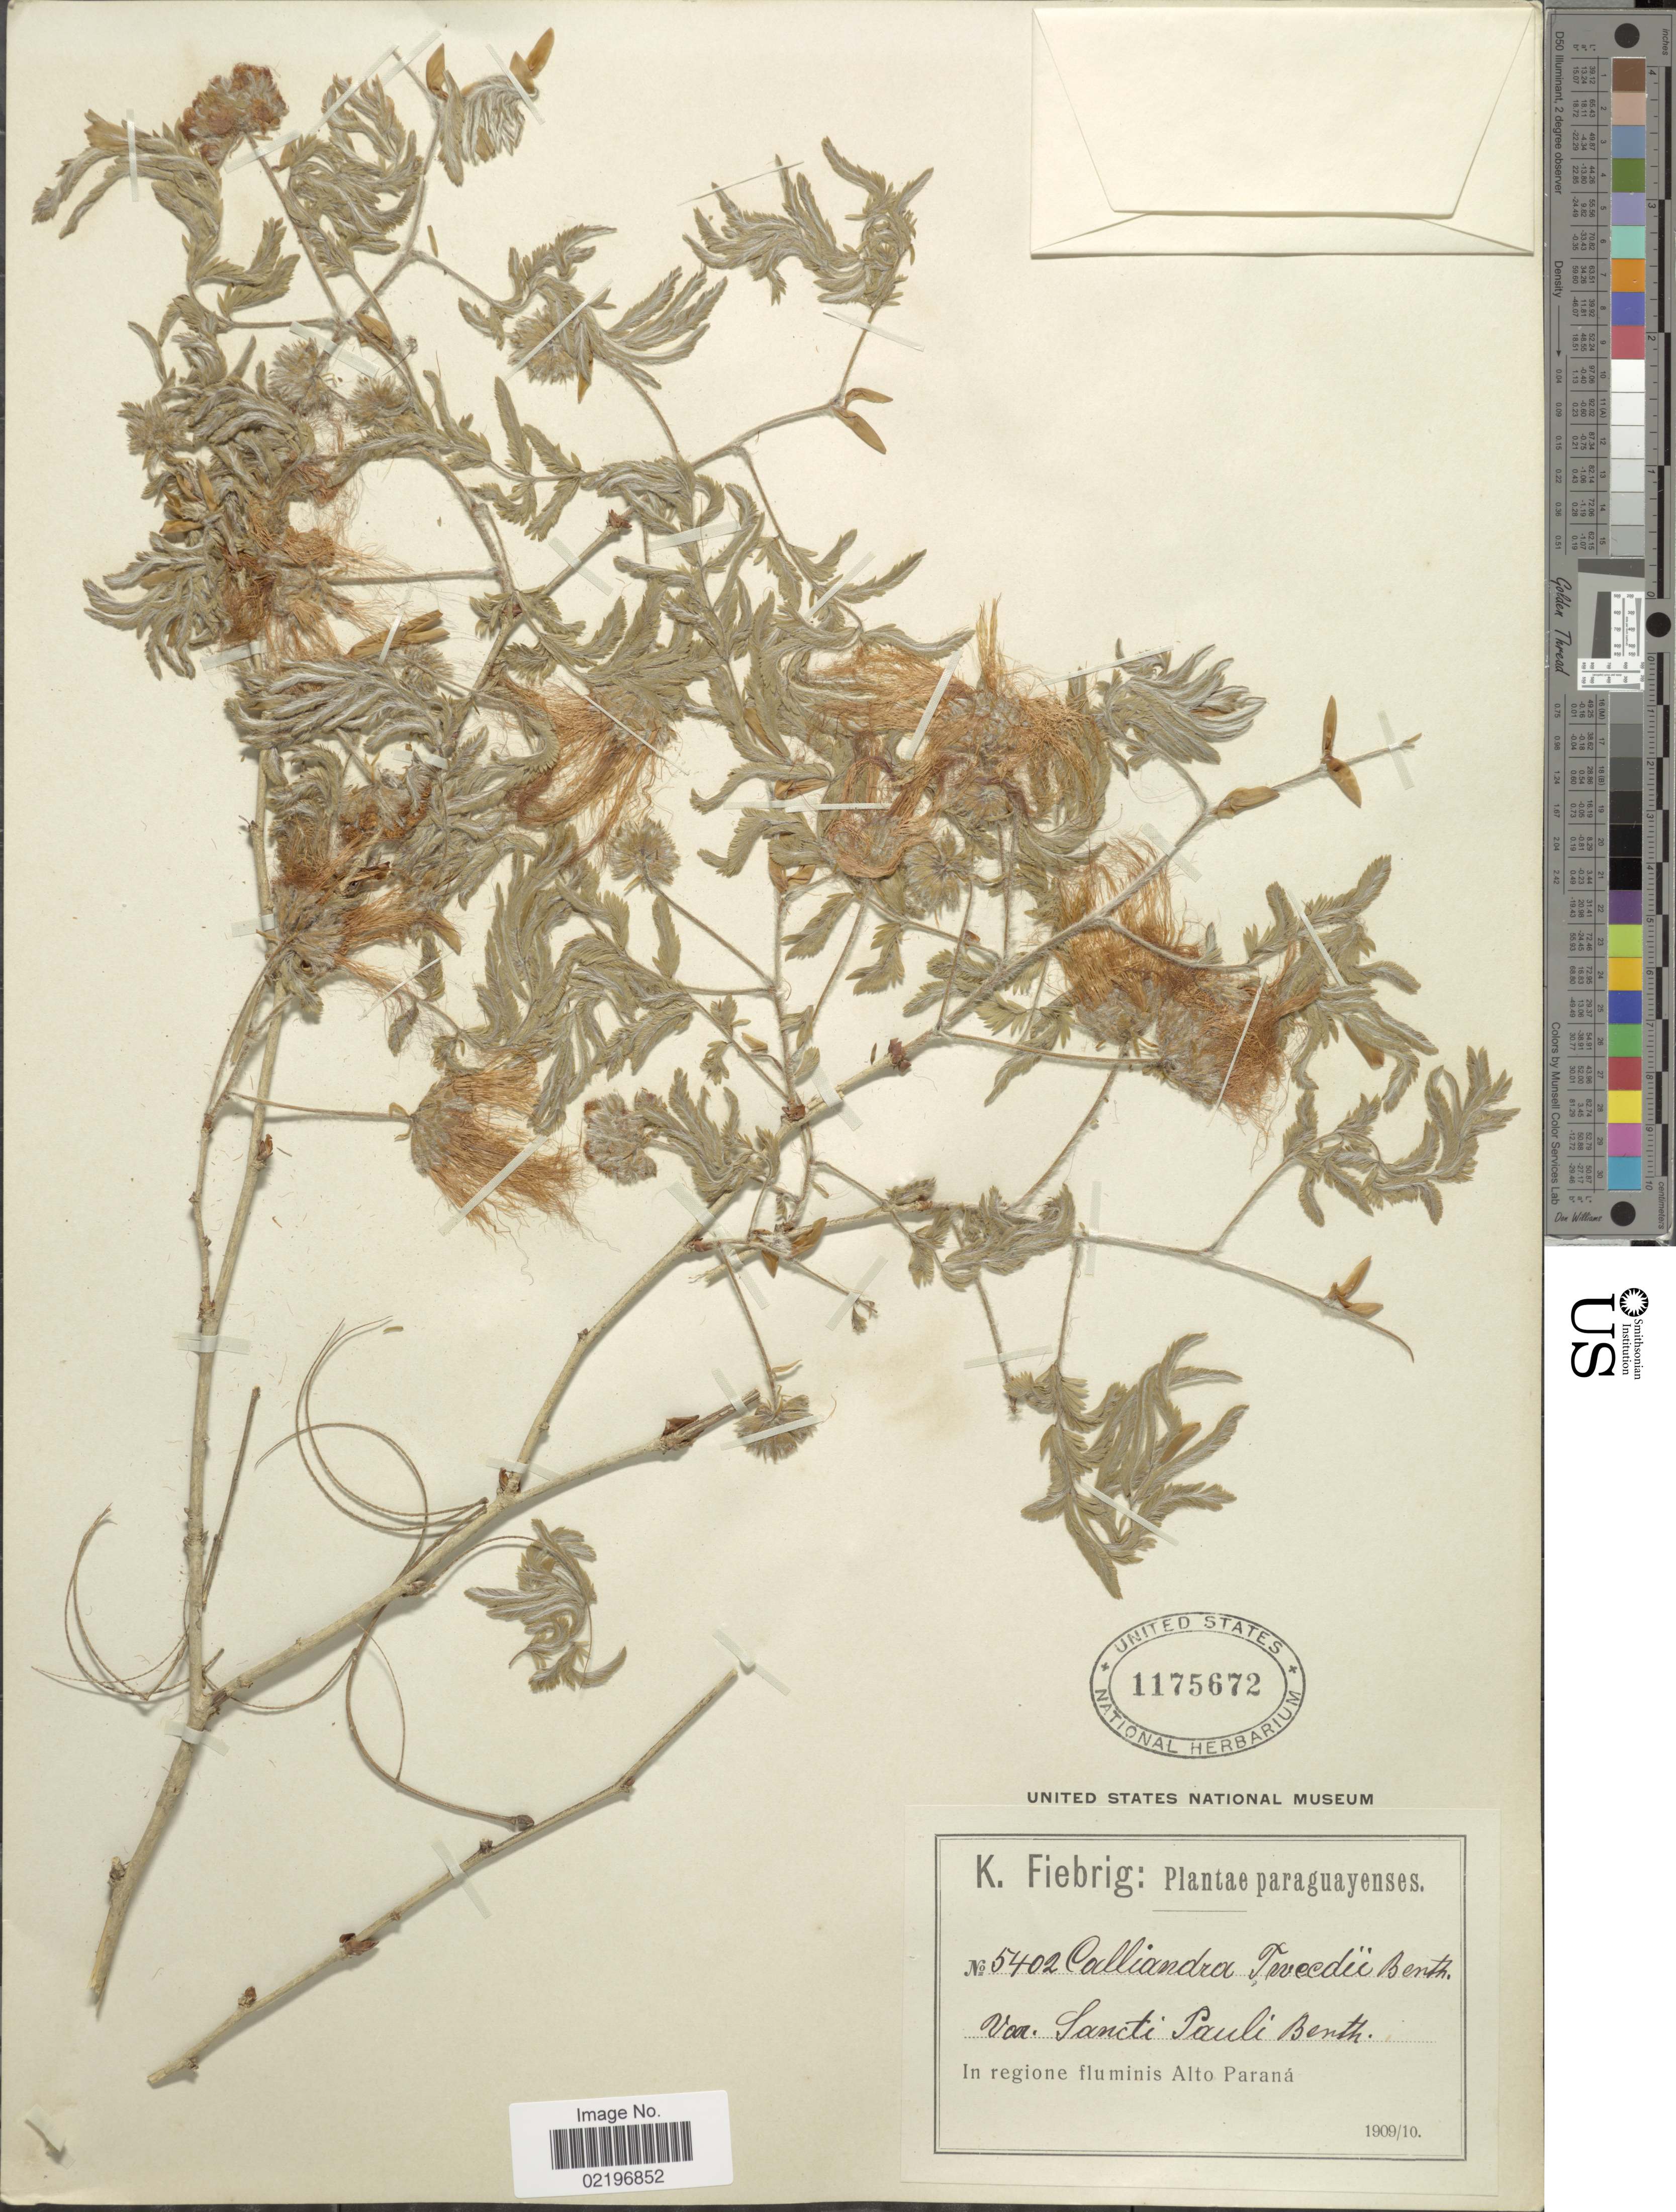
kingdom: Plantae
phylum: Tracheophyta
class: Magnoliopsida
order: Fabales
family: Fabaceae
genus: Calliandra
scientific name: Calliandra tweediei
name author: Benth.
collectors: K. Fiebrig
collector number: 5402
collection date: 1909/1910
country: Paraguay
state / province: Alto Parana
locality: Paraguayenses. In regione fluminis Alto Parana.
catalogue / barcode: US 1175672